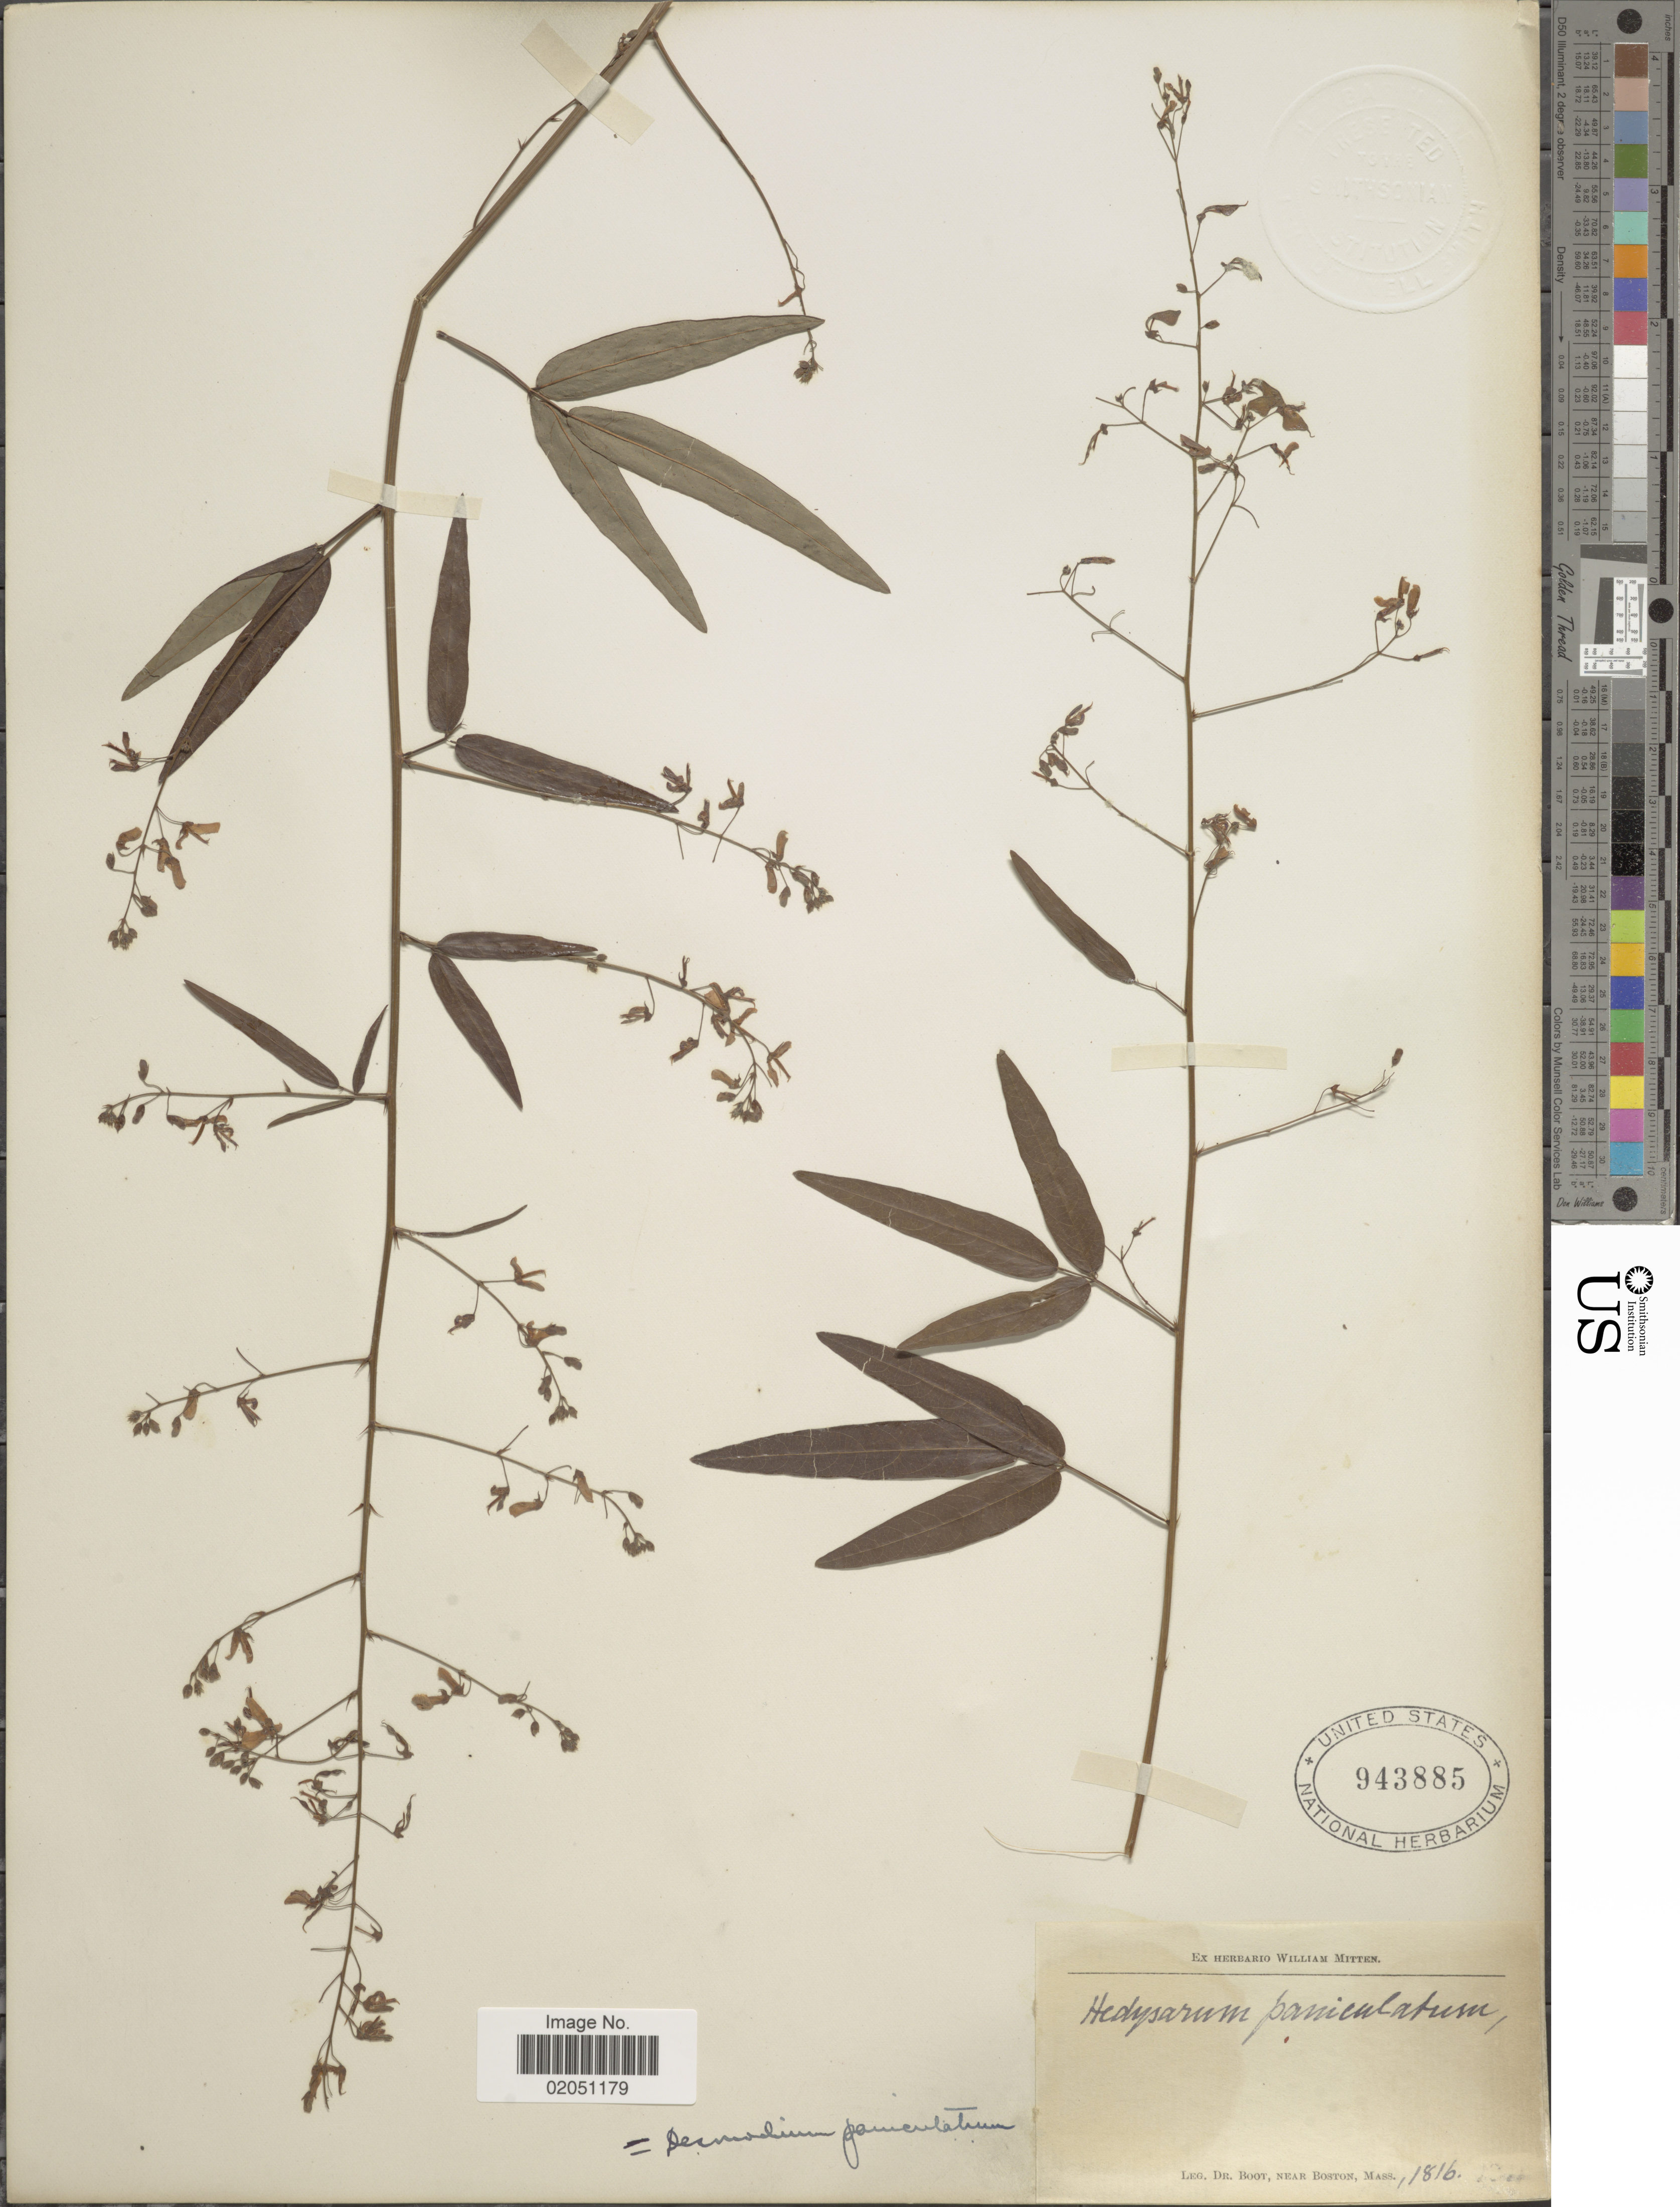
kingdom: Plantae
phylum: Tracheophyta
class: Magnoliopsida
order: Fabales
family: Fabaceae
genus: Desmodium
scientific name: Desmodium paniculatum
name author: (L.) DC.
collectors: Boot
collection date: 1816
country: United States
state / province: Massachusetts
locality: Near Boston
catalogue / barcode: US 943885